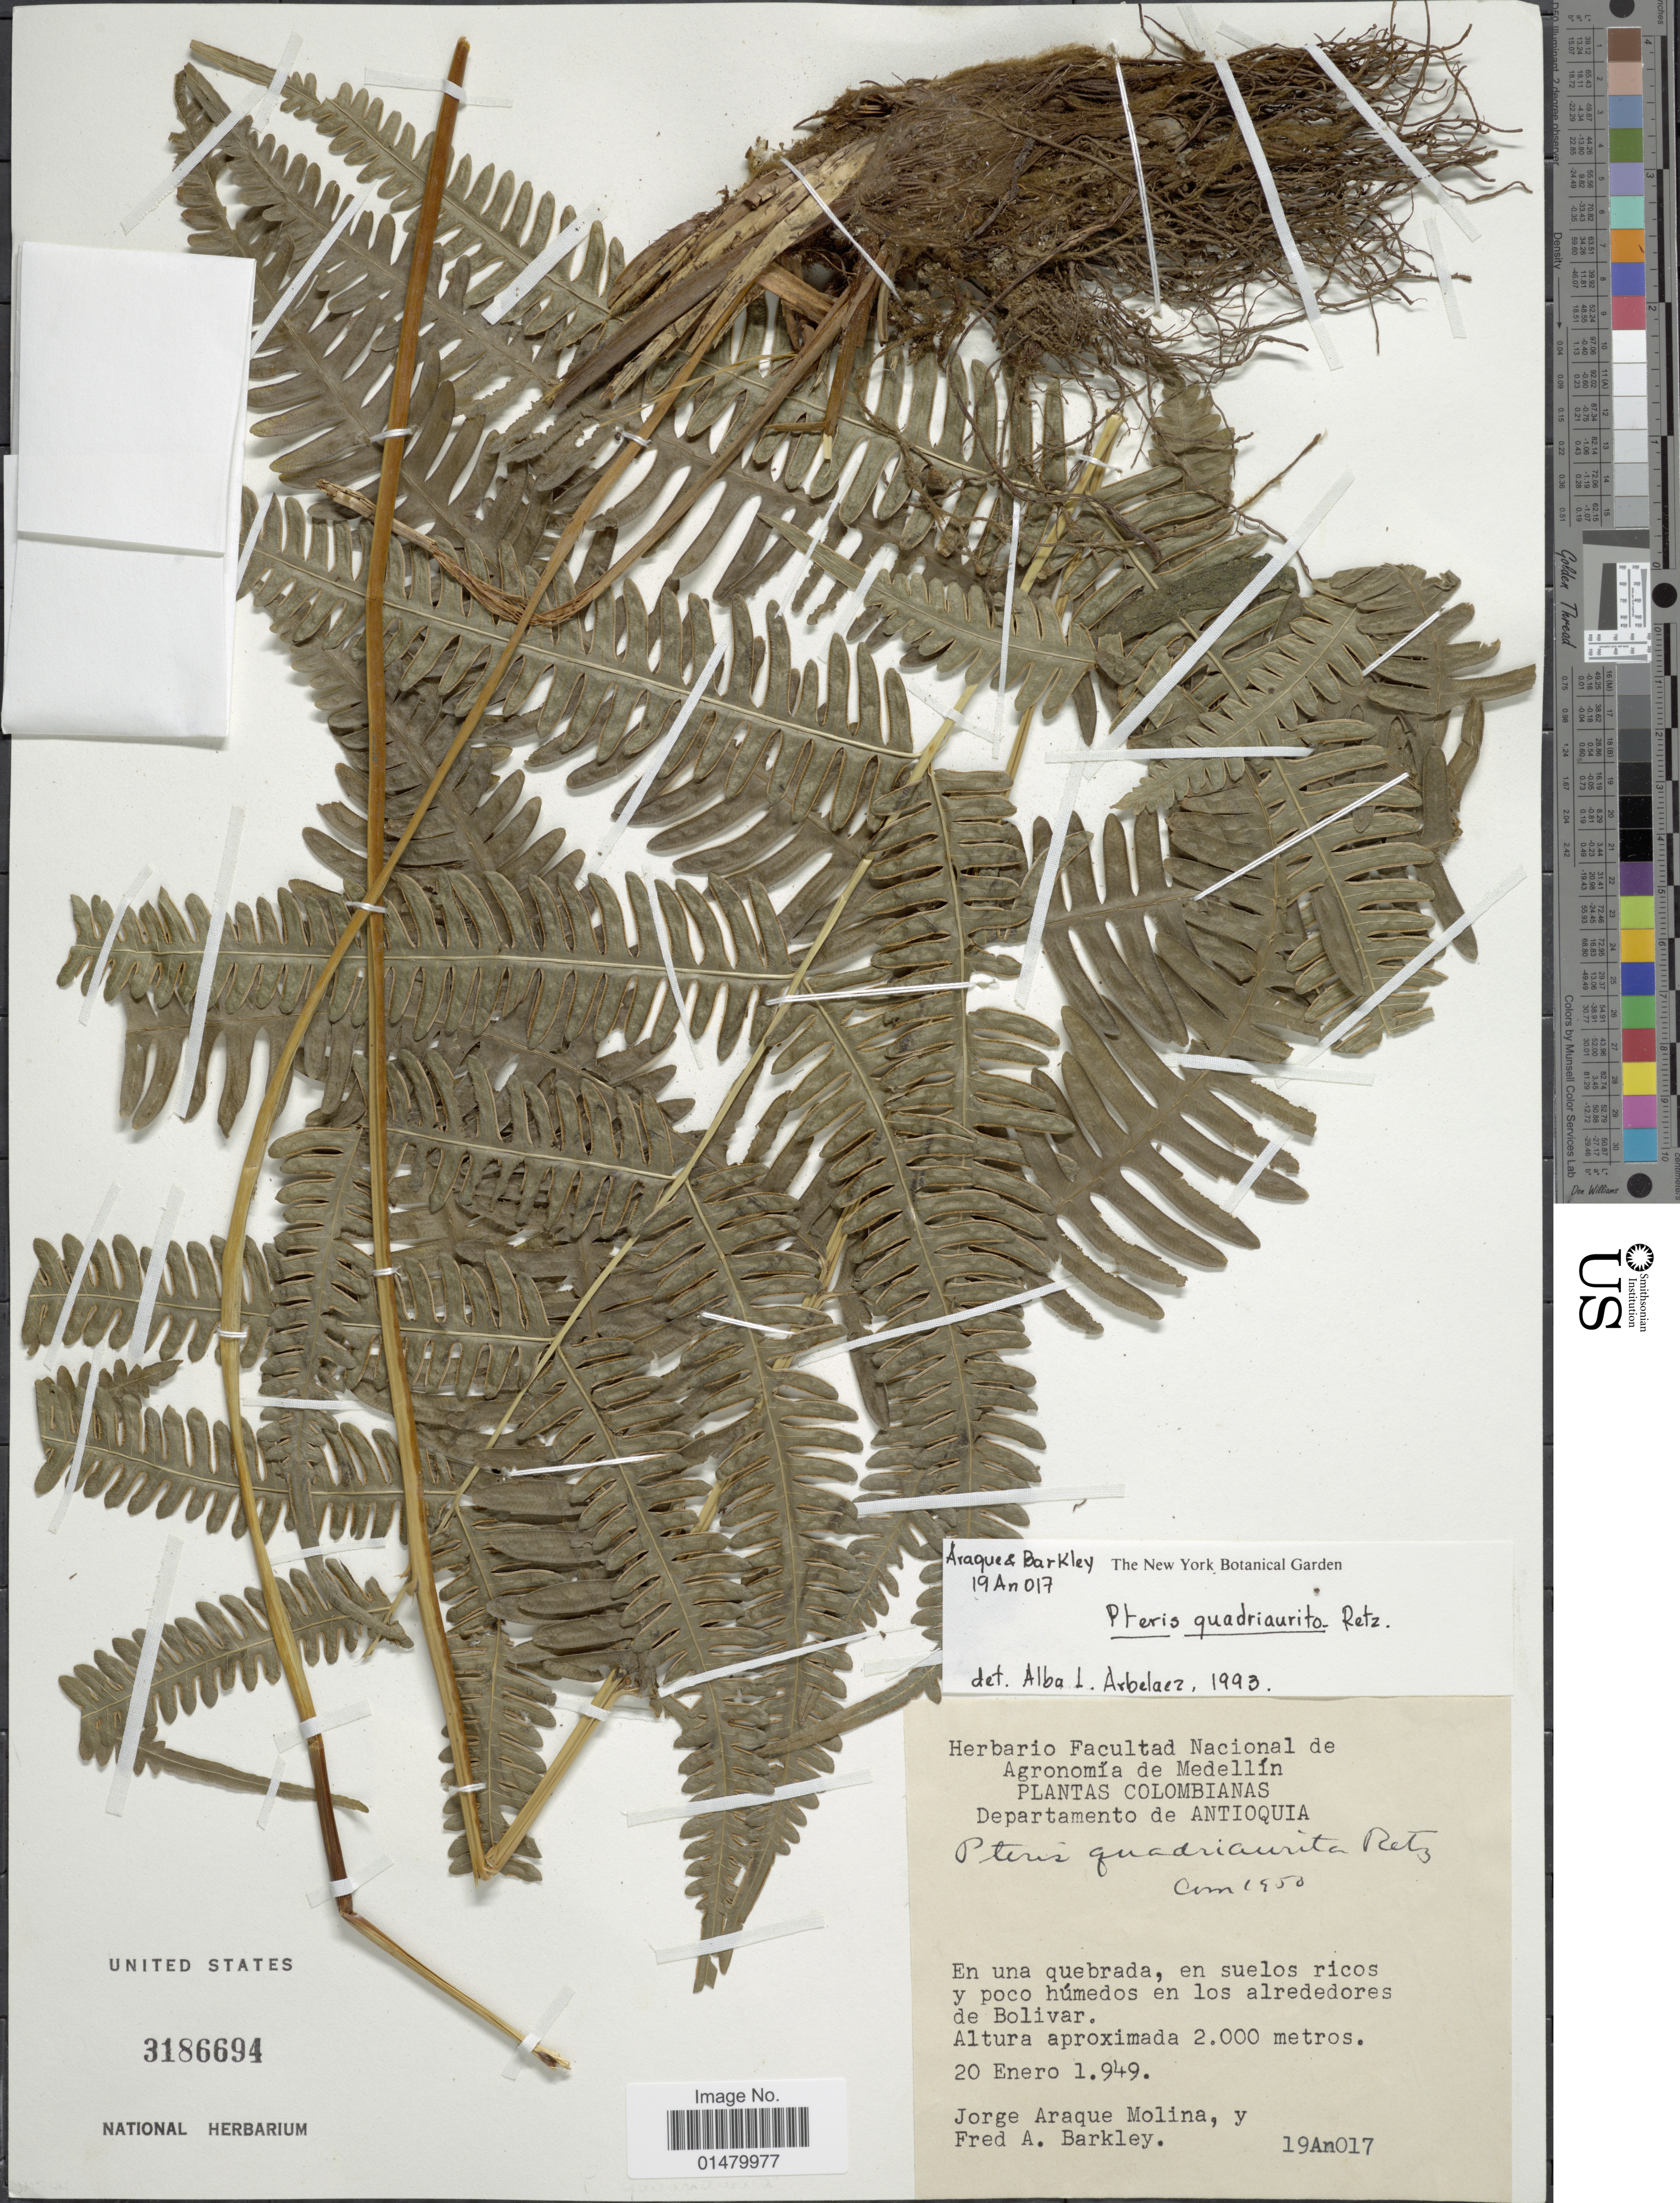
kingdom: Plantae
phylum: Tracheophyta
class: Polypodiopsida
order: Polypodiales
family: Pteridaceae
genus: Pteris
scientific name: Pteris quadriaurita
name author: Retz.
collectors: J. Araque Molina & F. A. Barkley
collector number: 19An017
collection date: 1949-01-20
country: Colombia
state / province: Antioquia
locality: Plantas Colombianas. Departamento de Antioquia. En una quebrada, en suelos ricos y poco humedos en los alrededores de Bolivar.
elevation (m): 2000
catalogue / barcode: US 3186694